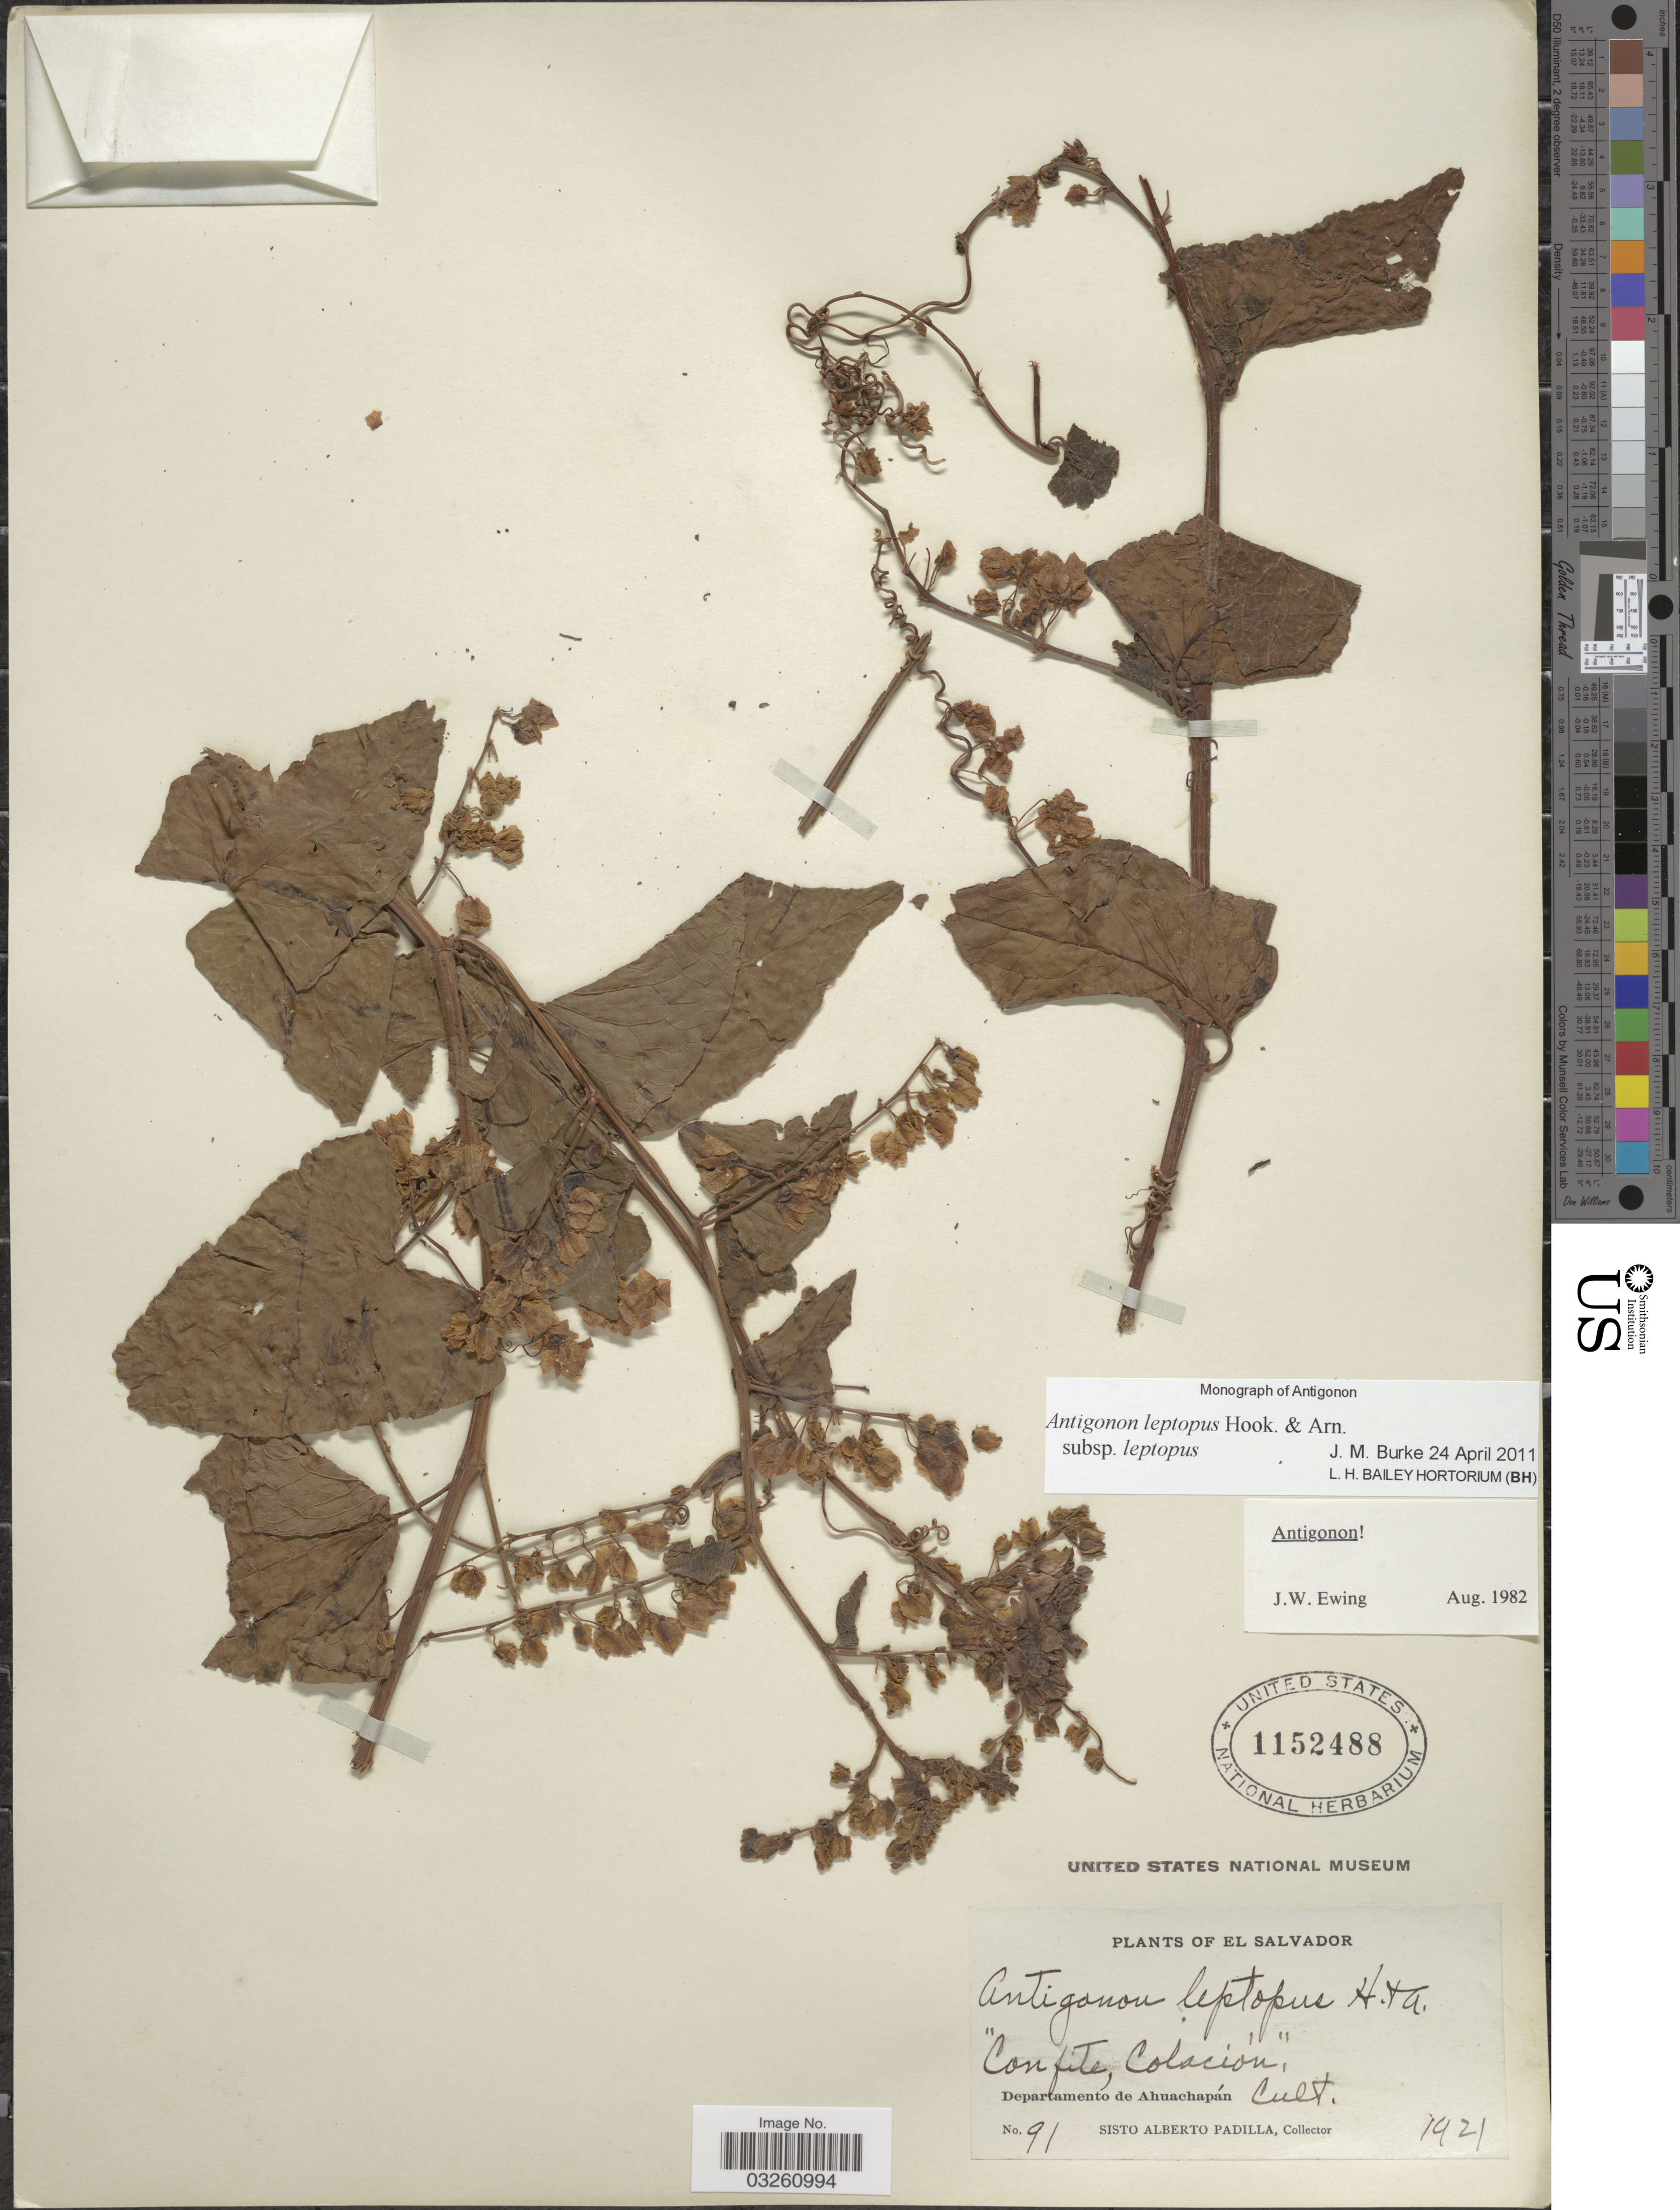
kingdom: Plantae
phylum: Tracheophyta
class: Magnoliopsida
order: Caryophyllales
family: Polygonaceae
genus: Antigonon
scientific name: Antigonon leptopus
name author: Hook. & Arn.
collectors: S. A. Padilla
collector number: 91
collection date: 1921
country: El Salvador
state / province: Ahuachapan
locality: Departamento de Ahuachapán.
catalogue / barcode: US 1152488